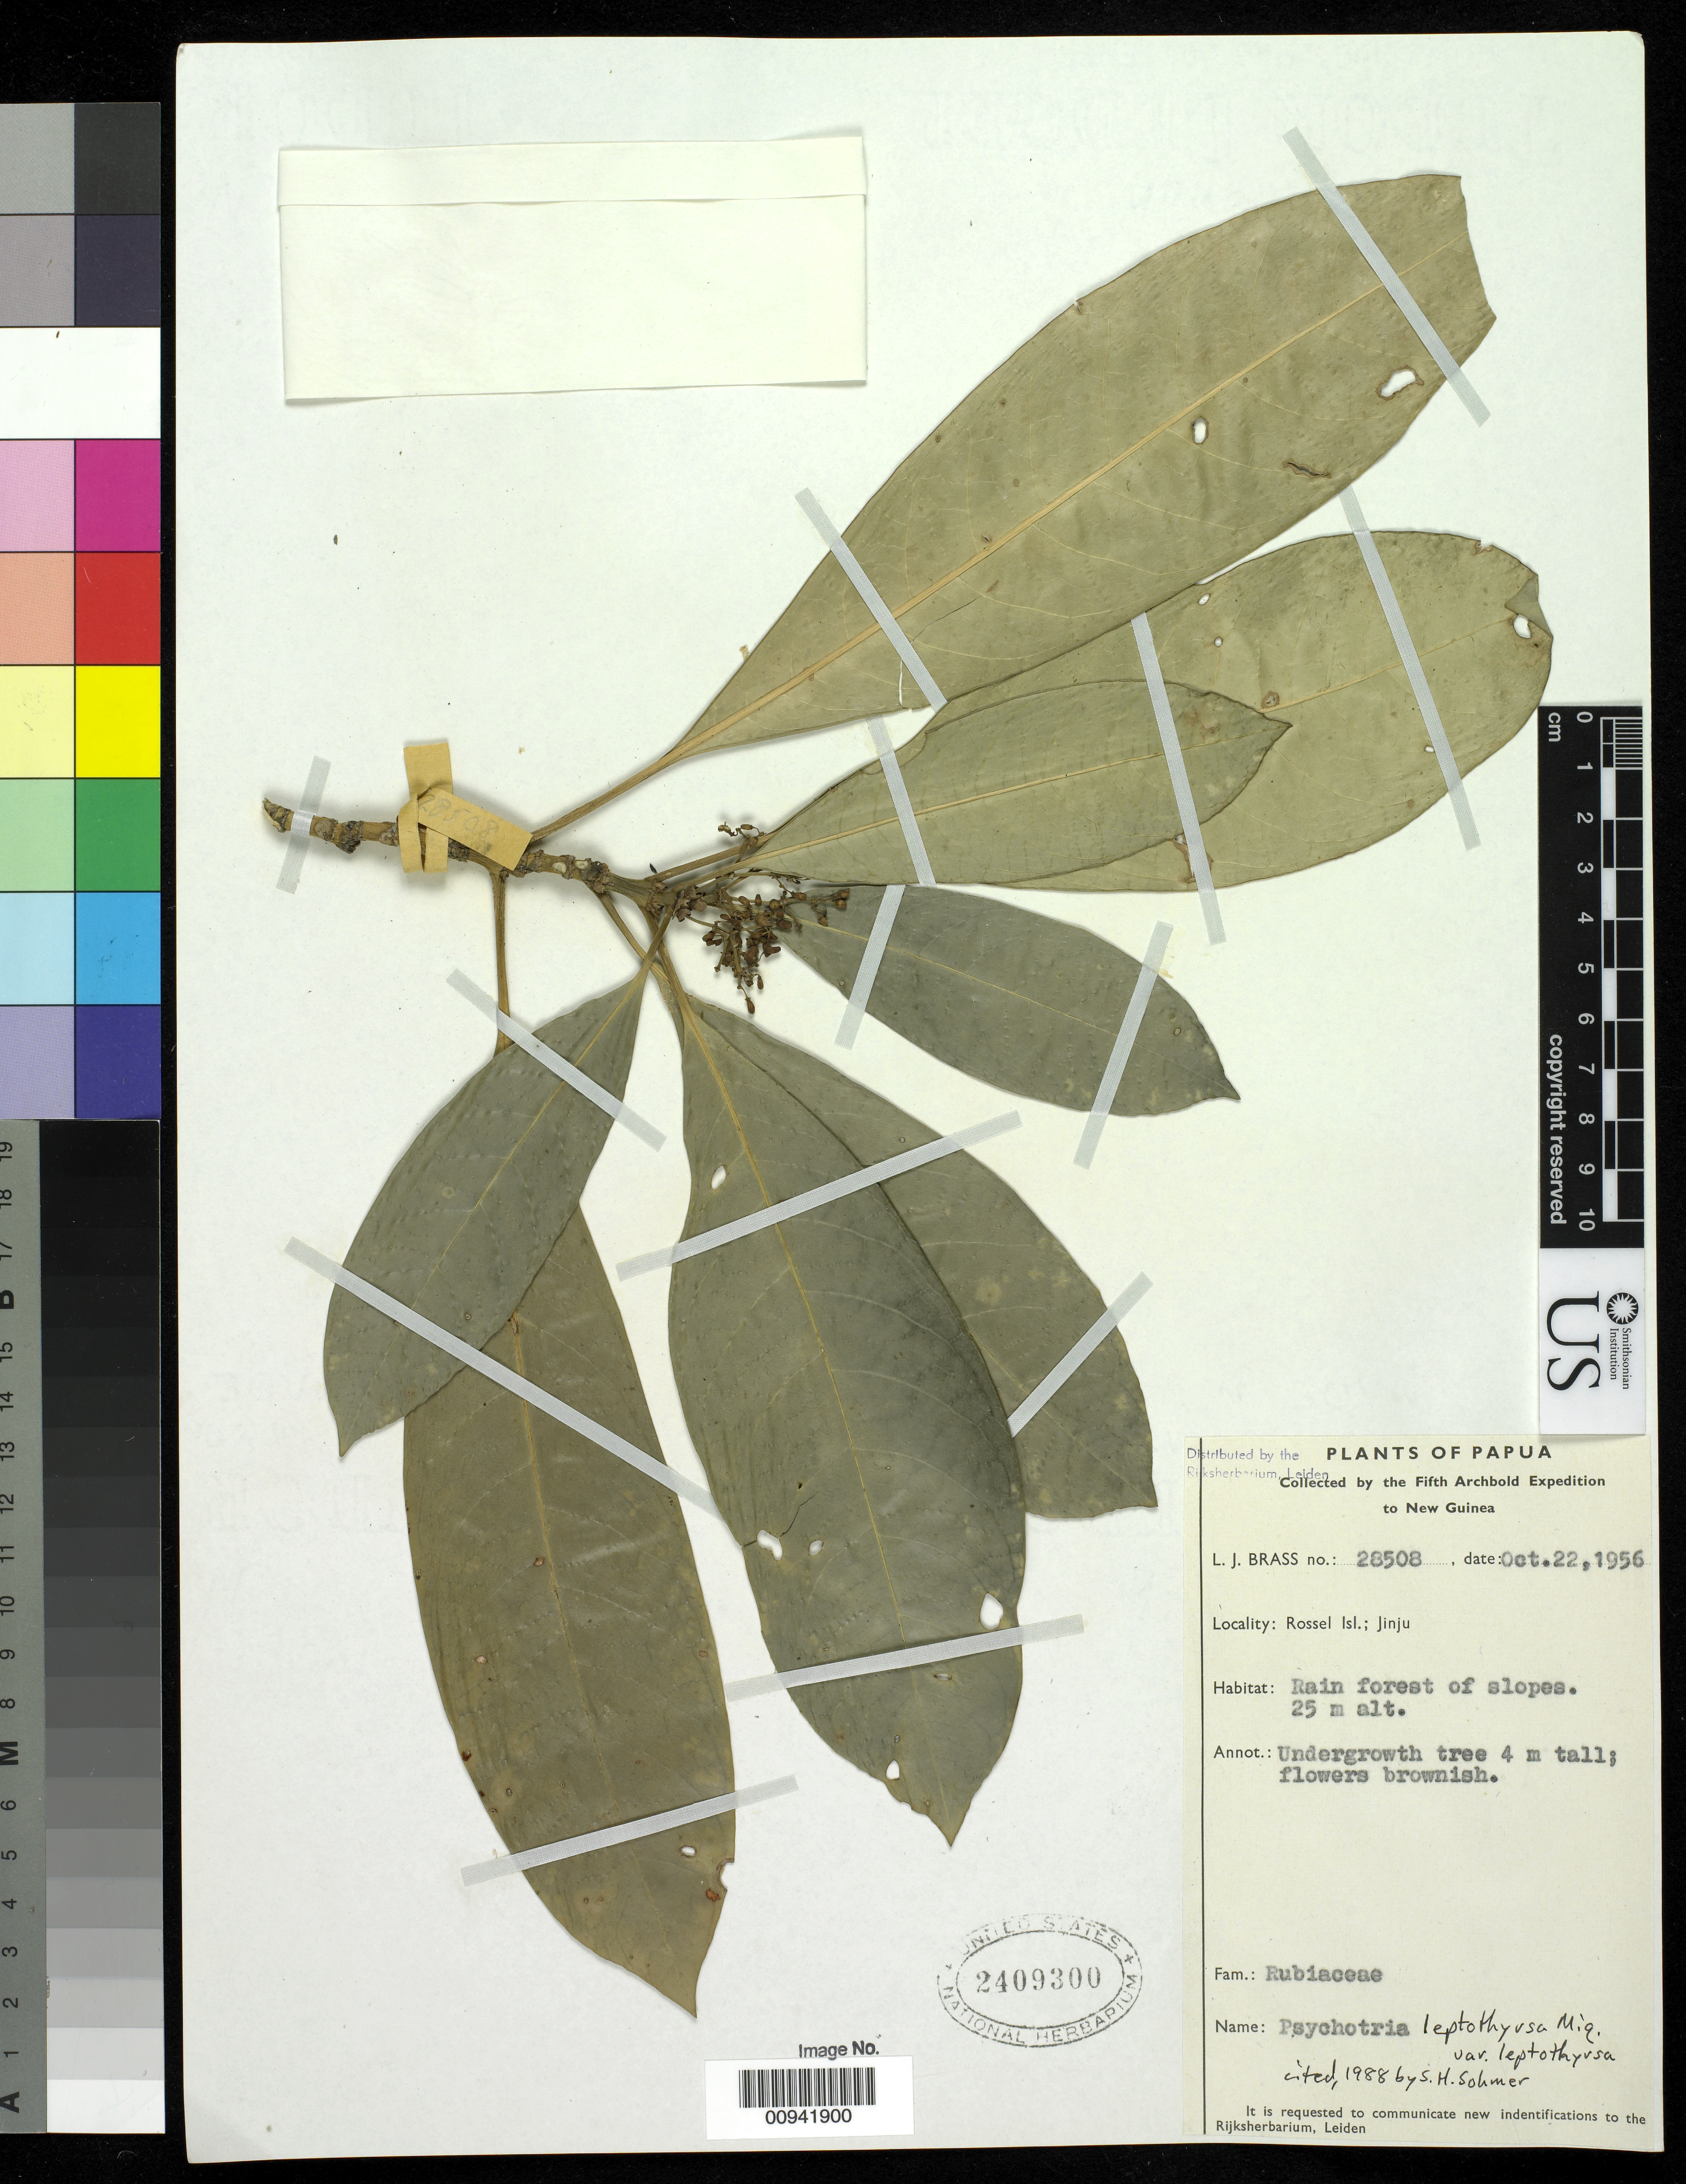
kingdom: Plantae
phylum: Tracheophyta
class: Magnoliopsida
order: Gentianales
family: Rubiaceae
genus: Psychotria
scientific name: Psychotria leptothyrsa var. leptothyrsa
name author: Miq.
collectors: L. J. Brass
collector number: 28508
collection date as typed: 22 Oct 1956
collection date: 1956-10-22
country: Papua New Guinea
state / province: Milne Bay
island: Rossel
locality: Jinju.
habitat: Rain forest of slopes.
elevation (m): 25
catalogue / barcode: US 2409300